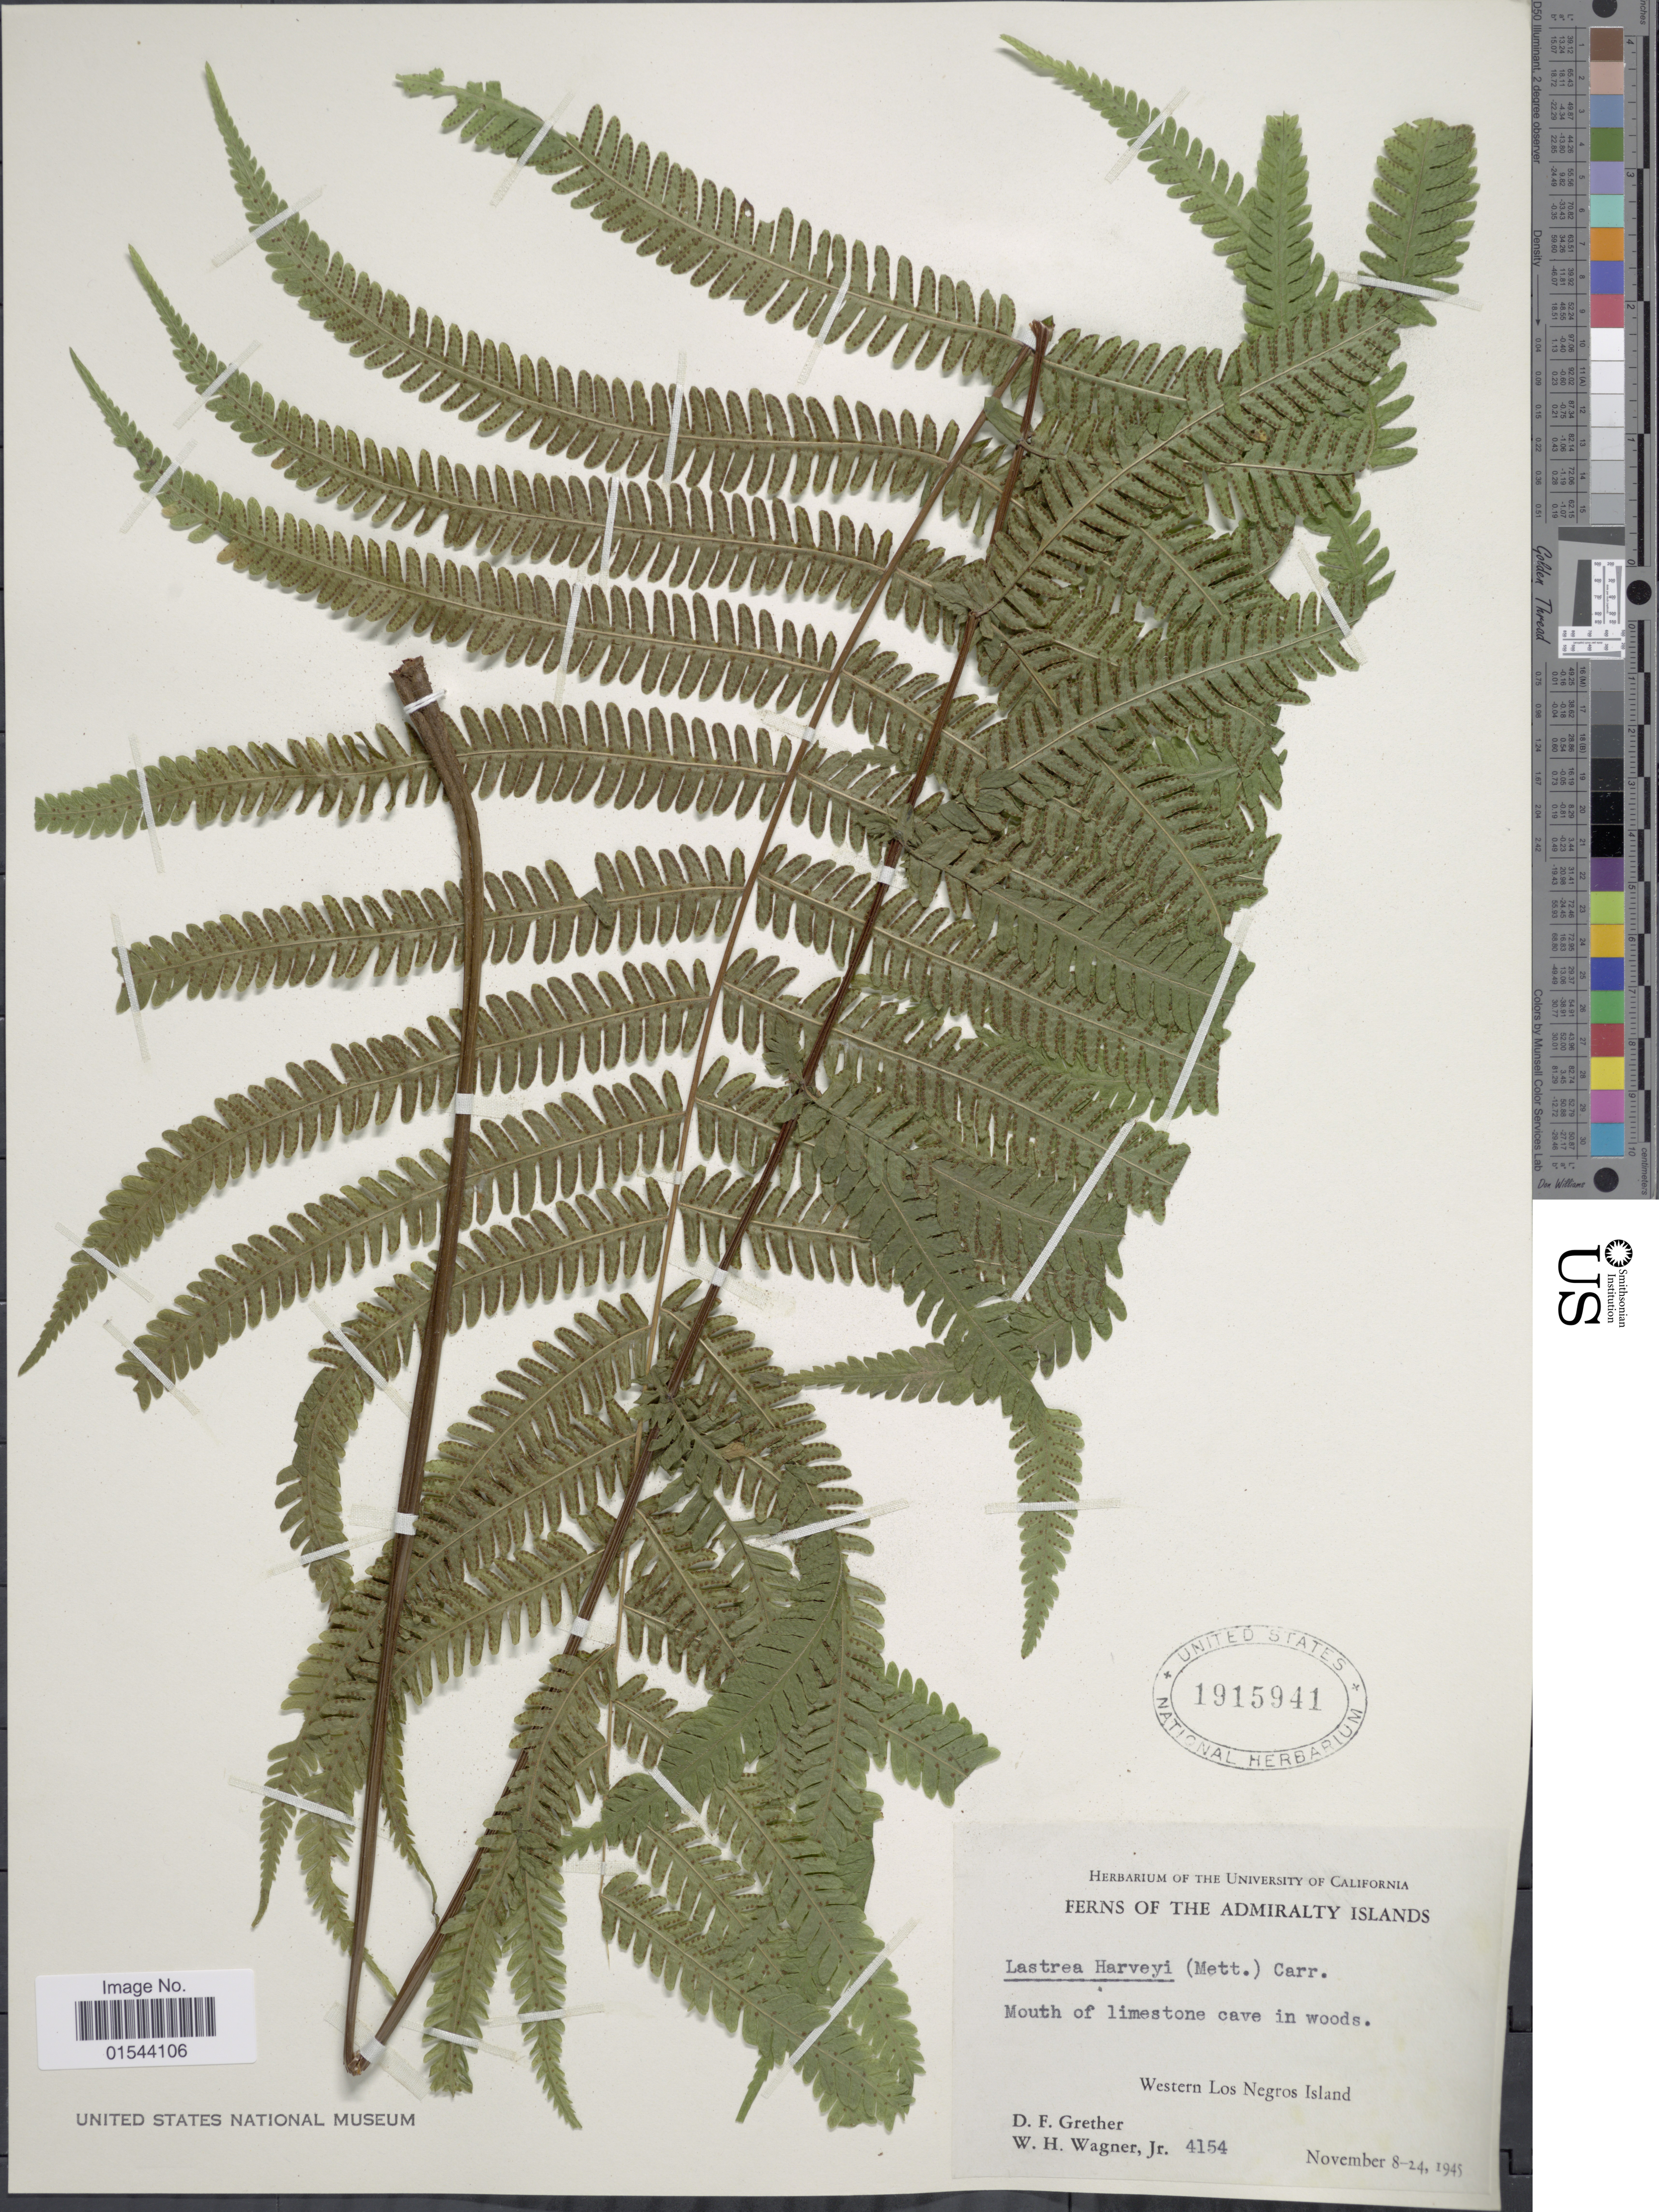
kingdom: Plantae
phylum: Tracheophyta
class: Polypodiopsida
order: Polypodiales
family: Thelypteridaceae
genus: Christella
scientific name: Christella harveyi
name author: (Mett.) Holttum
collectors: D. F. Grether & W. H. Wagner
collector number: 4154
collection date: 1945-11-08/1945-11-24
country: Papua New Guinea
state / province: Manus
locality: The Admiralty Islands, Western Los Negros Island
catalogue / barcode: US 1915941